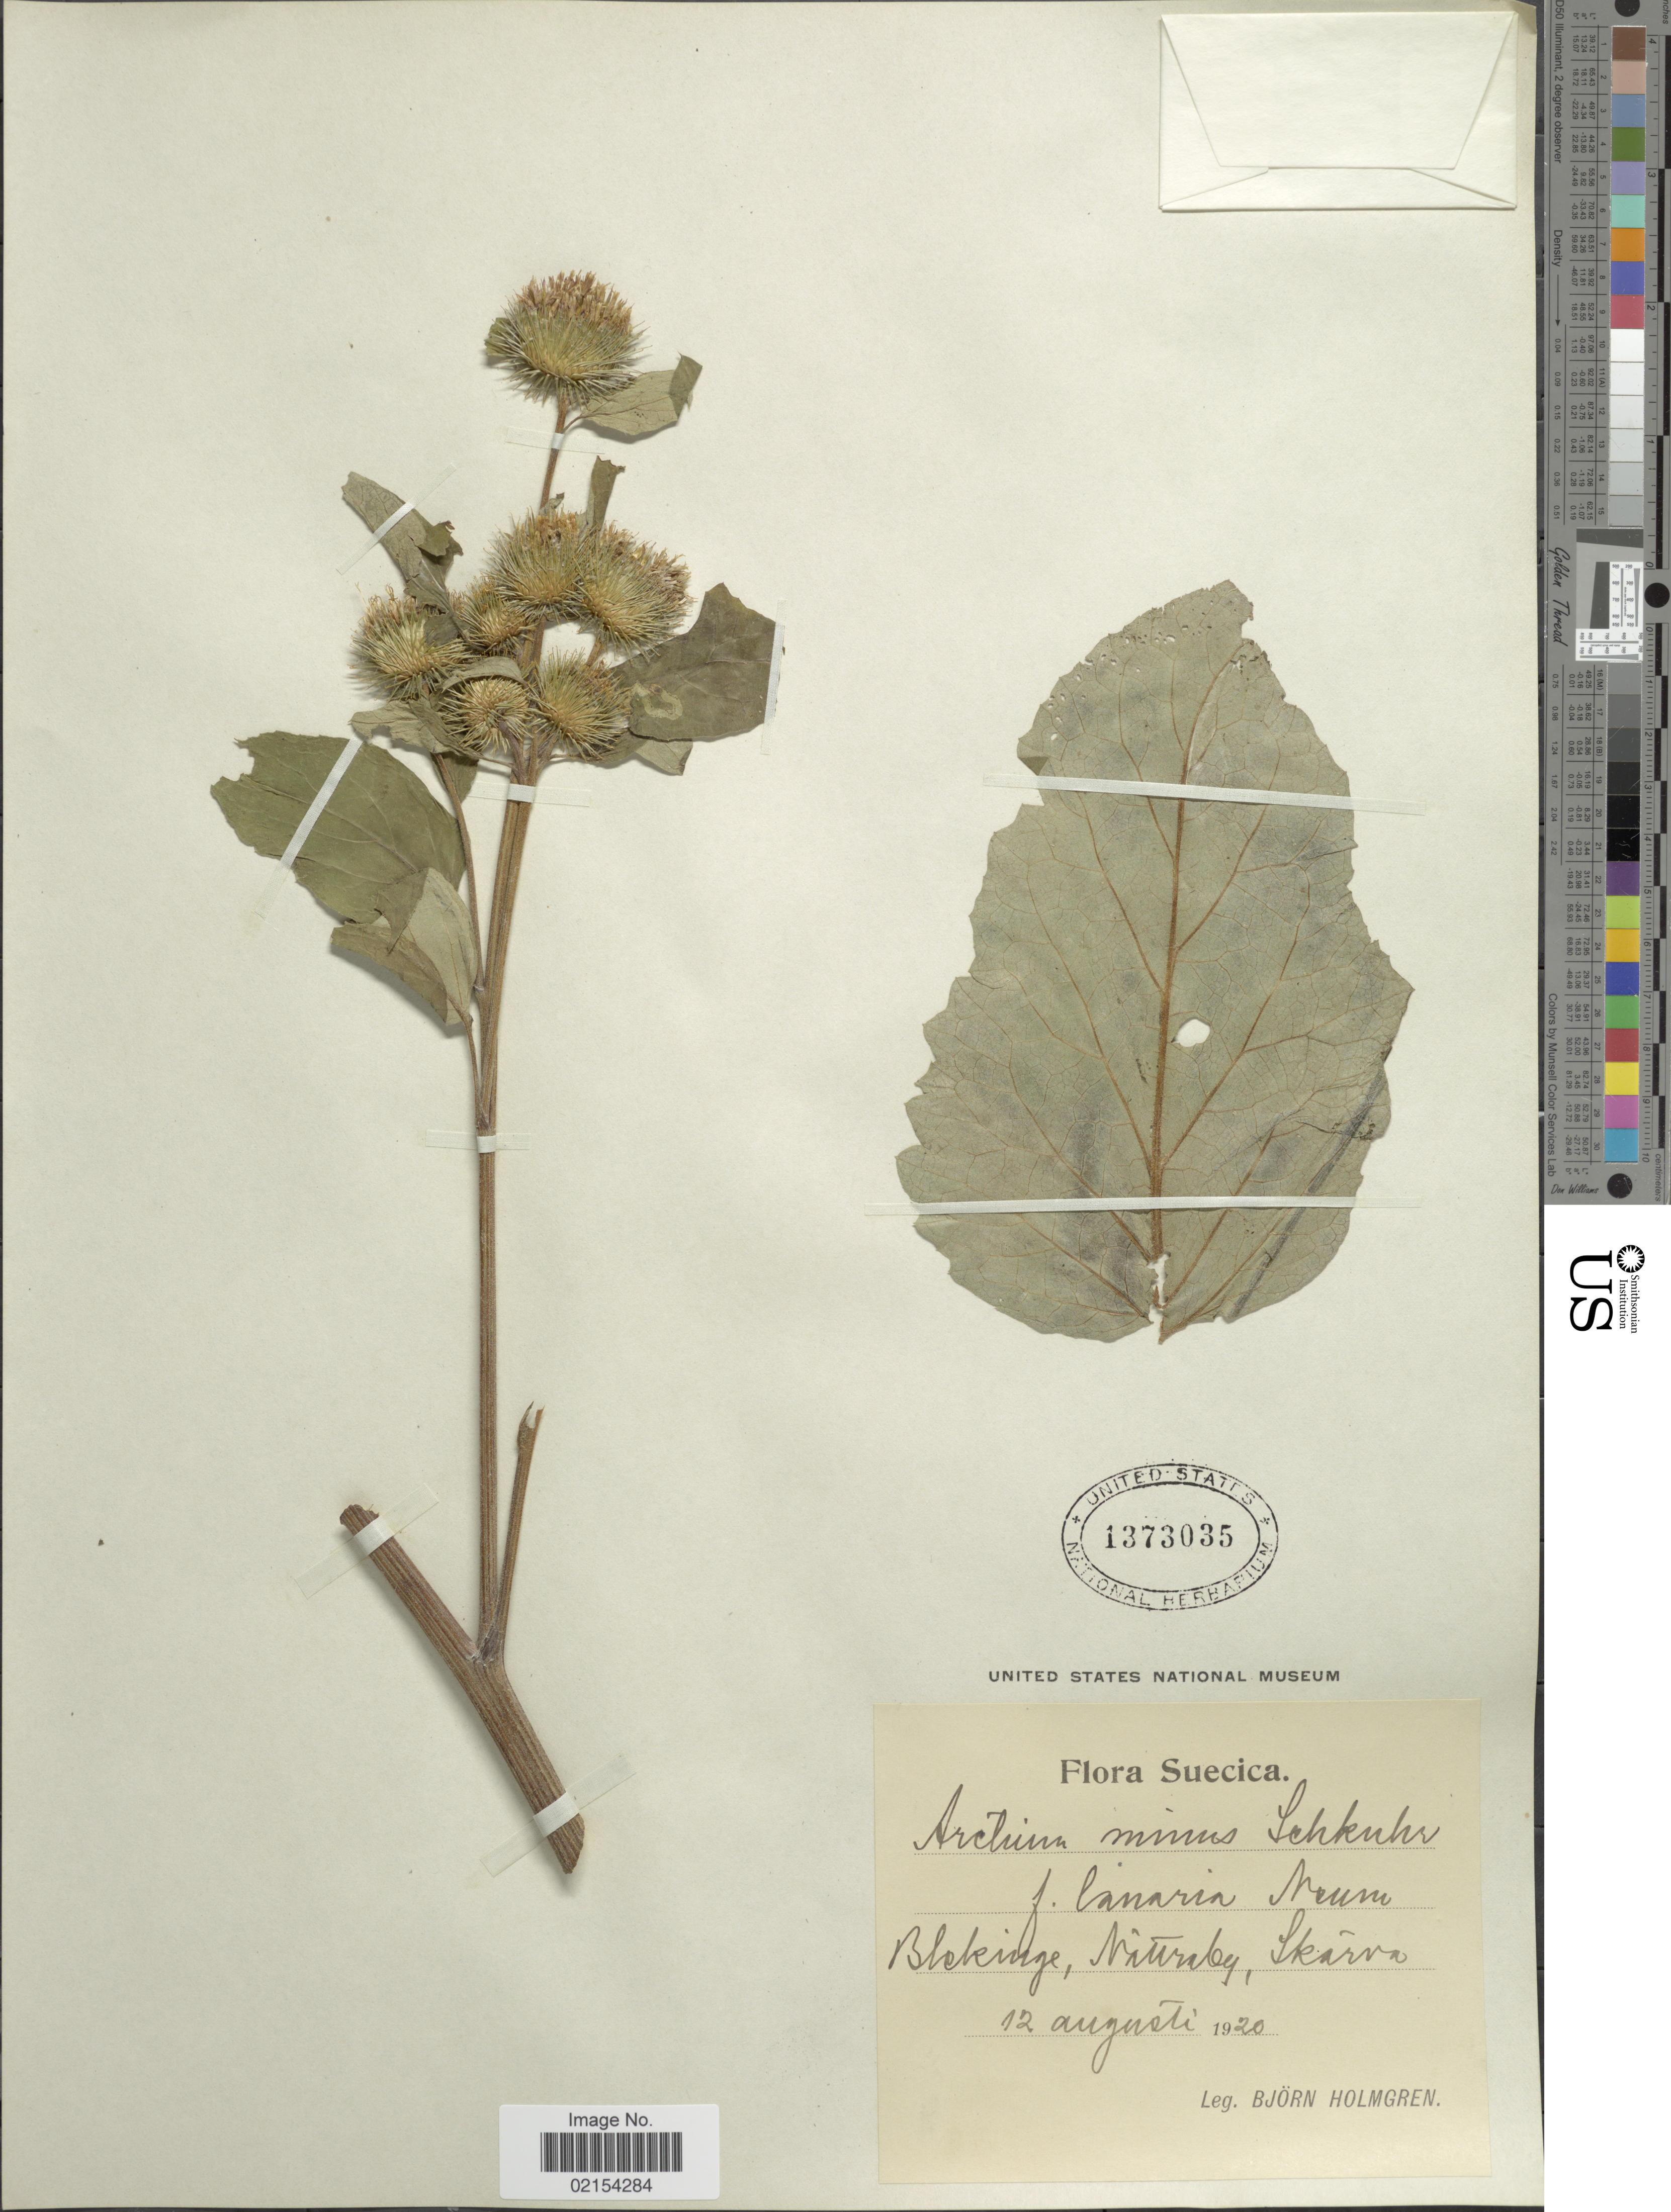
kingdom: Plantae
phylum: Tracheophyta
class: Magnoliopsida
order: Asterales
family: Asteraceae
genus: Arctium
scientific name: Arctium minus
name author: (Hill) Bernh.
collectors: B. Holmgren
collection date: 1920-08-12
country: Sweden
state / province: Blekinge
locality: Nättraby, Skarva. Suecica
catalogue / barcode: US 1373035